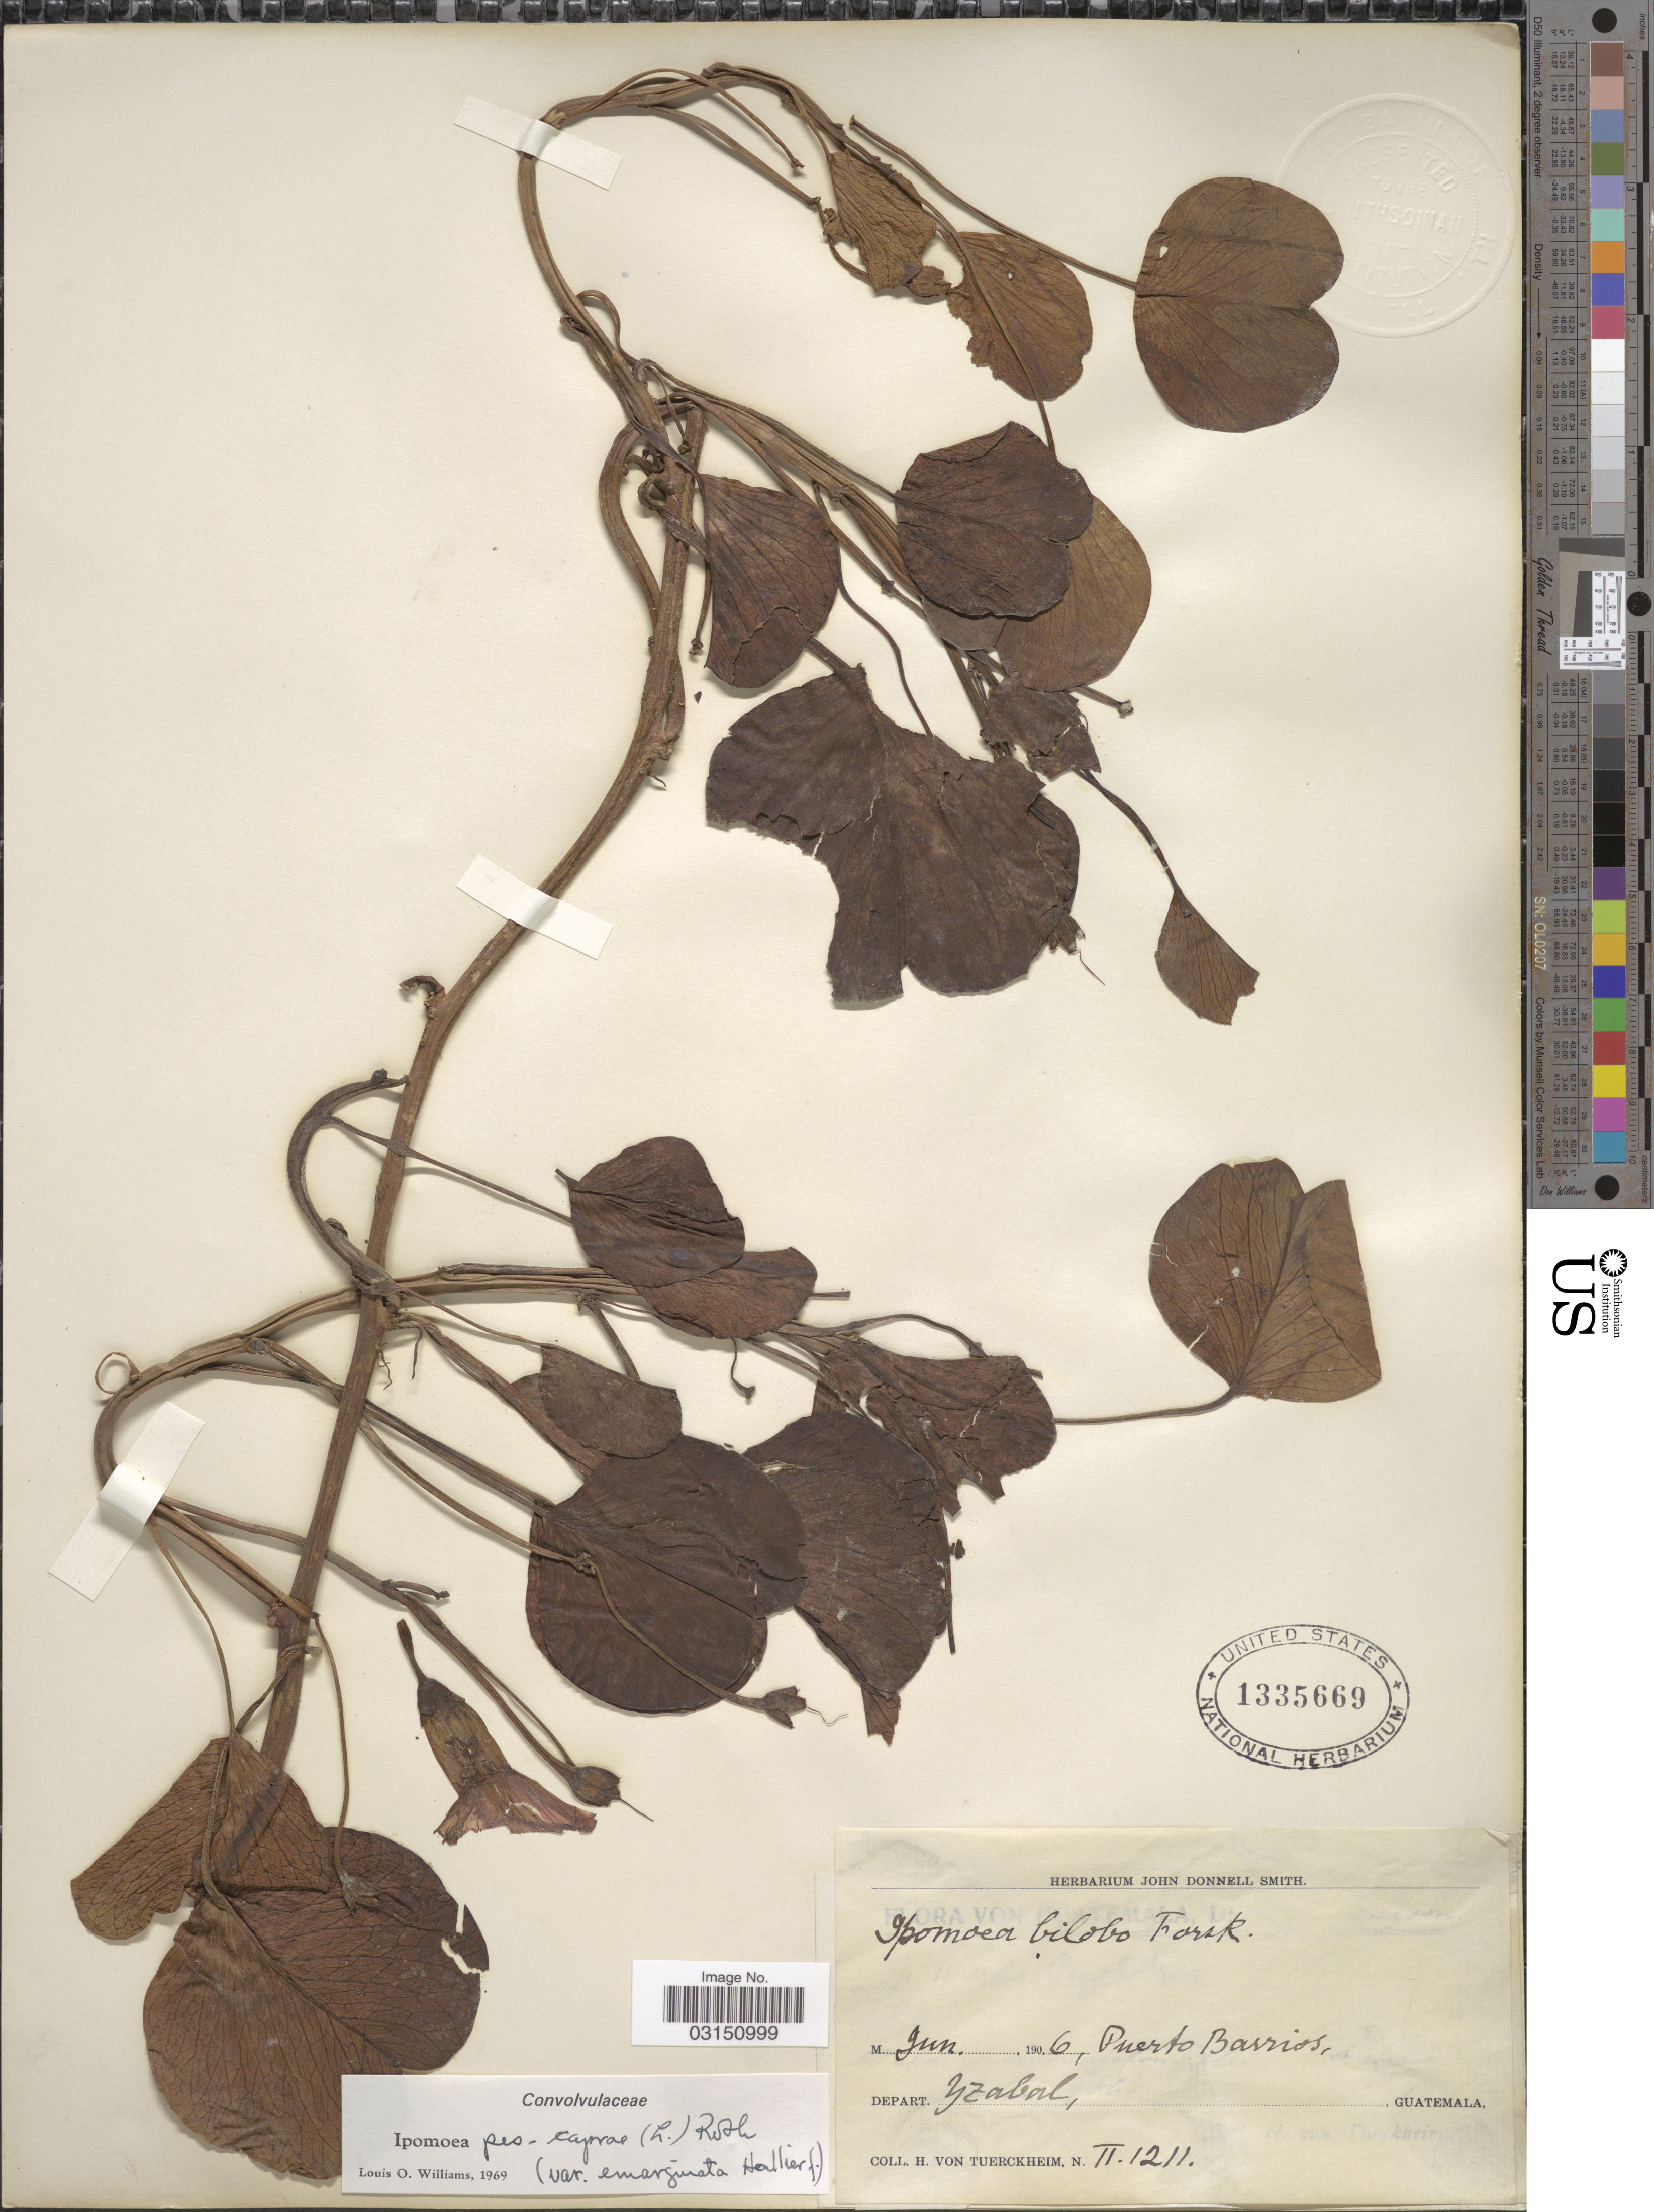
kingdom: Plantae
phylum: Tracheophyta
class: Magnoliopsida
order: Solanales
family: Convolvulaceae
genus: Ipomoea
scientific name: Ipomoea pes-caprae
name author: (L.) R. Br.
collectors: H. von Türckheim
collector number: II 1211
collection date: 1906-06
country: Guatemala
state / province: Izabal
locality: Puerto Barrios, Depart. Yzabal.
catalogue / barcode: US 1335669